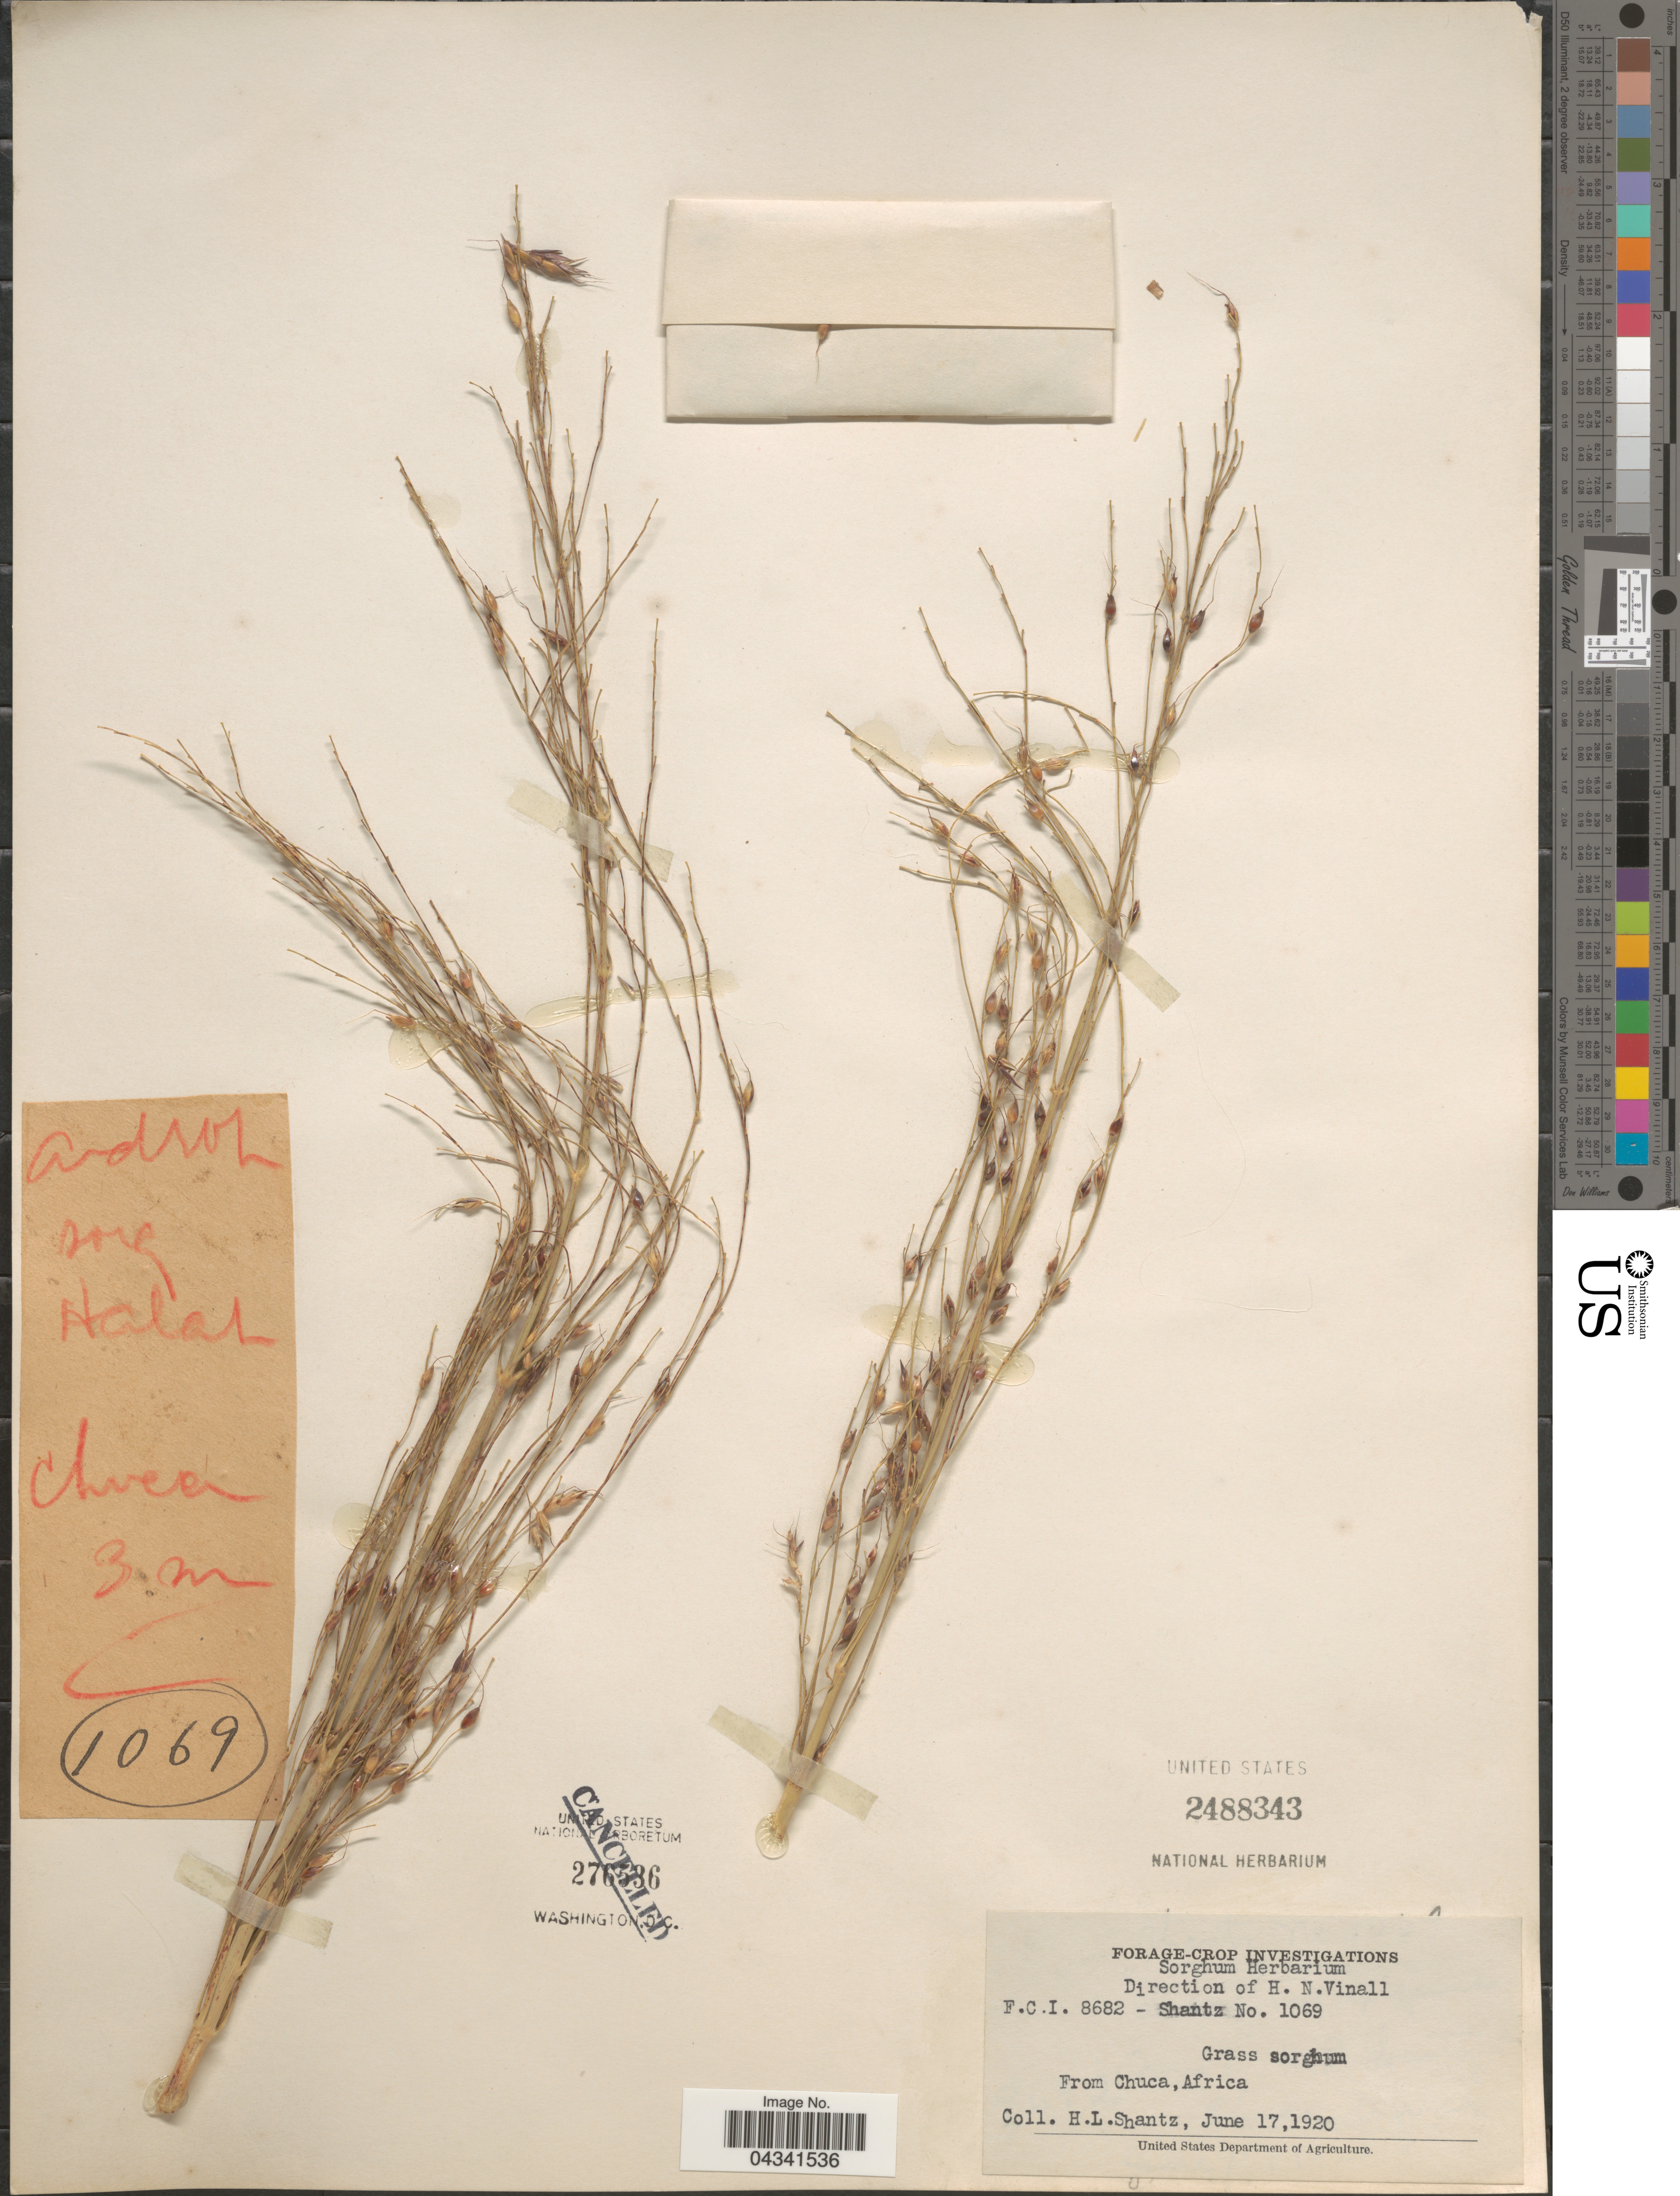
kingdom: Plantae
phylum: Tracheophyta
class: Liliopsida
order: Poales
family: Poaceae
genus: Sorghum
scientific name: Sorghum sp.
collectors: H. Shantz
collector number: F.C.I.8682/106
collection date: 1920-06-17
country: Kenya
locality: From Chuca, Africa.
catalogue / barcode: US 2488343